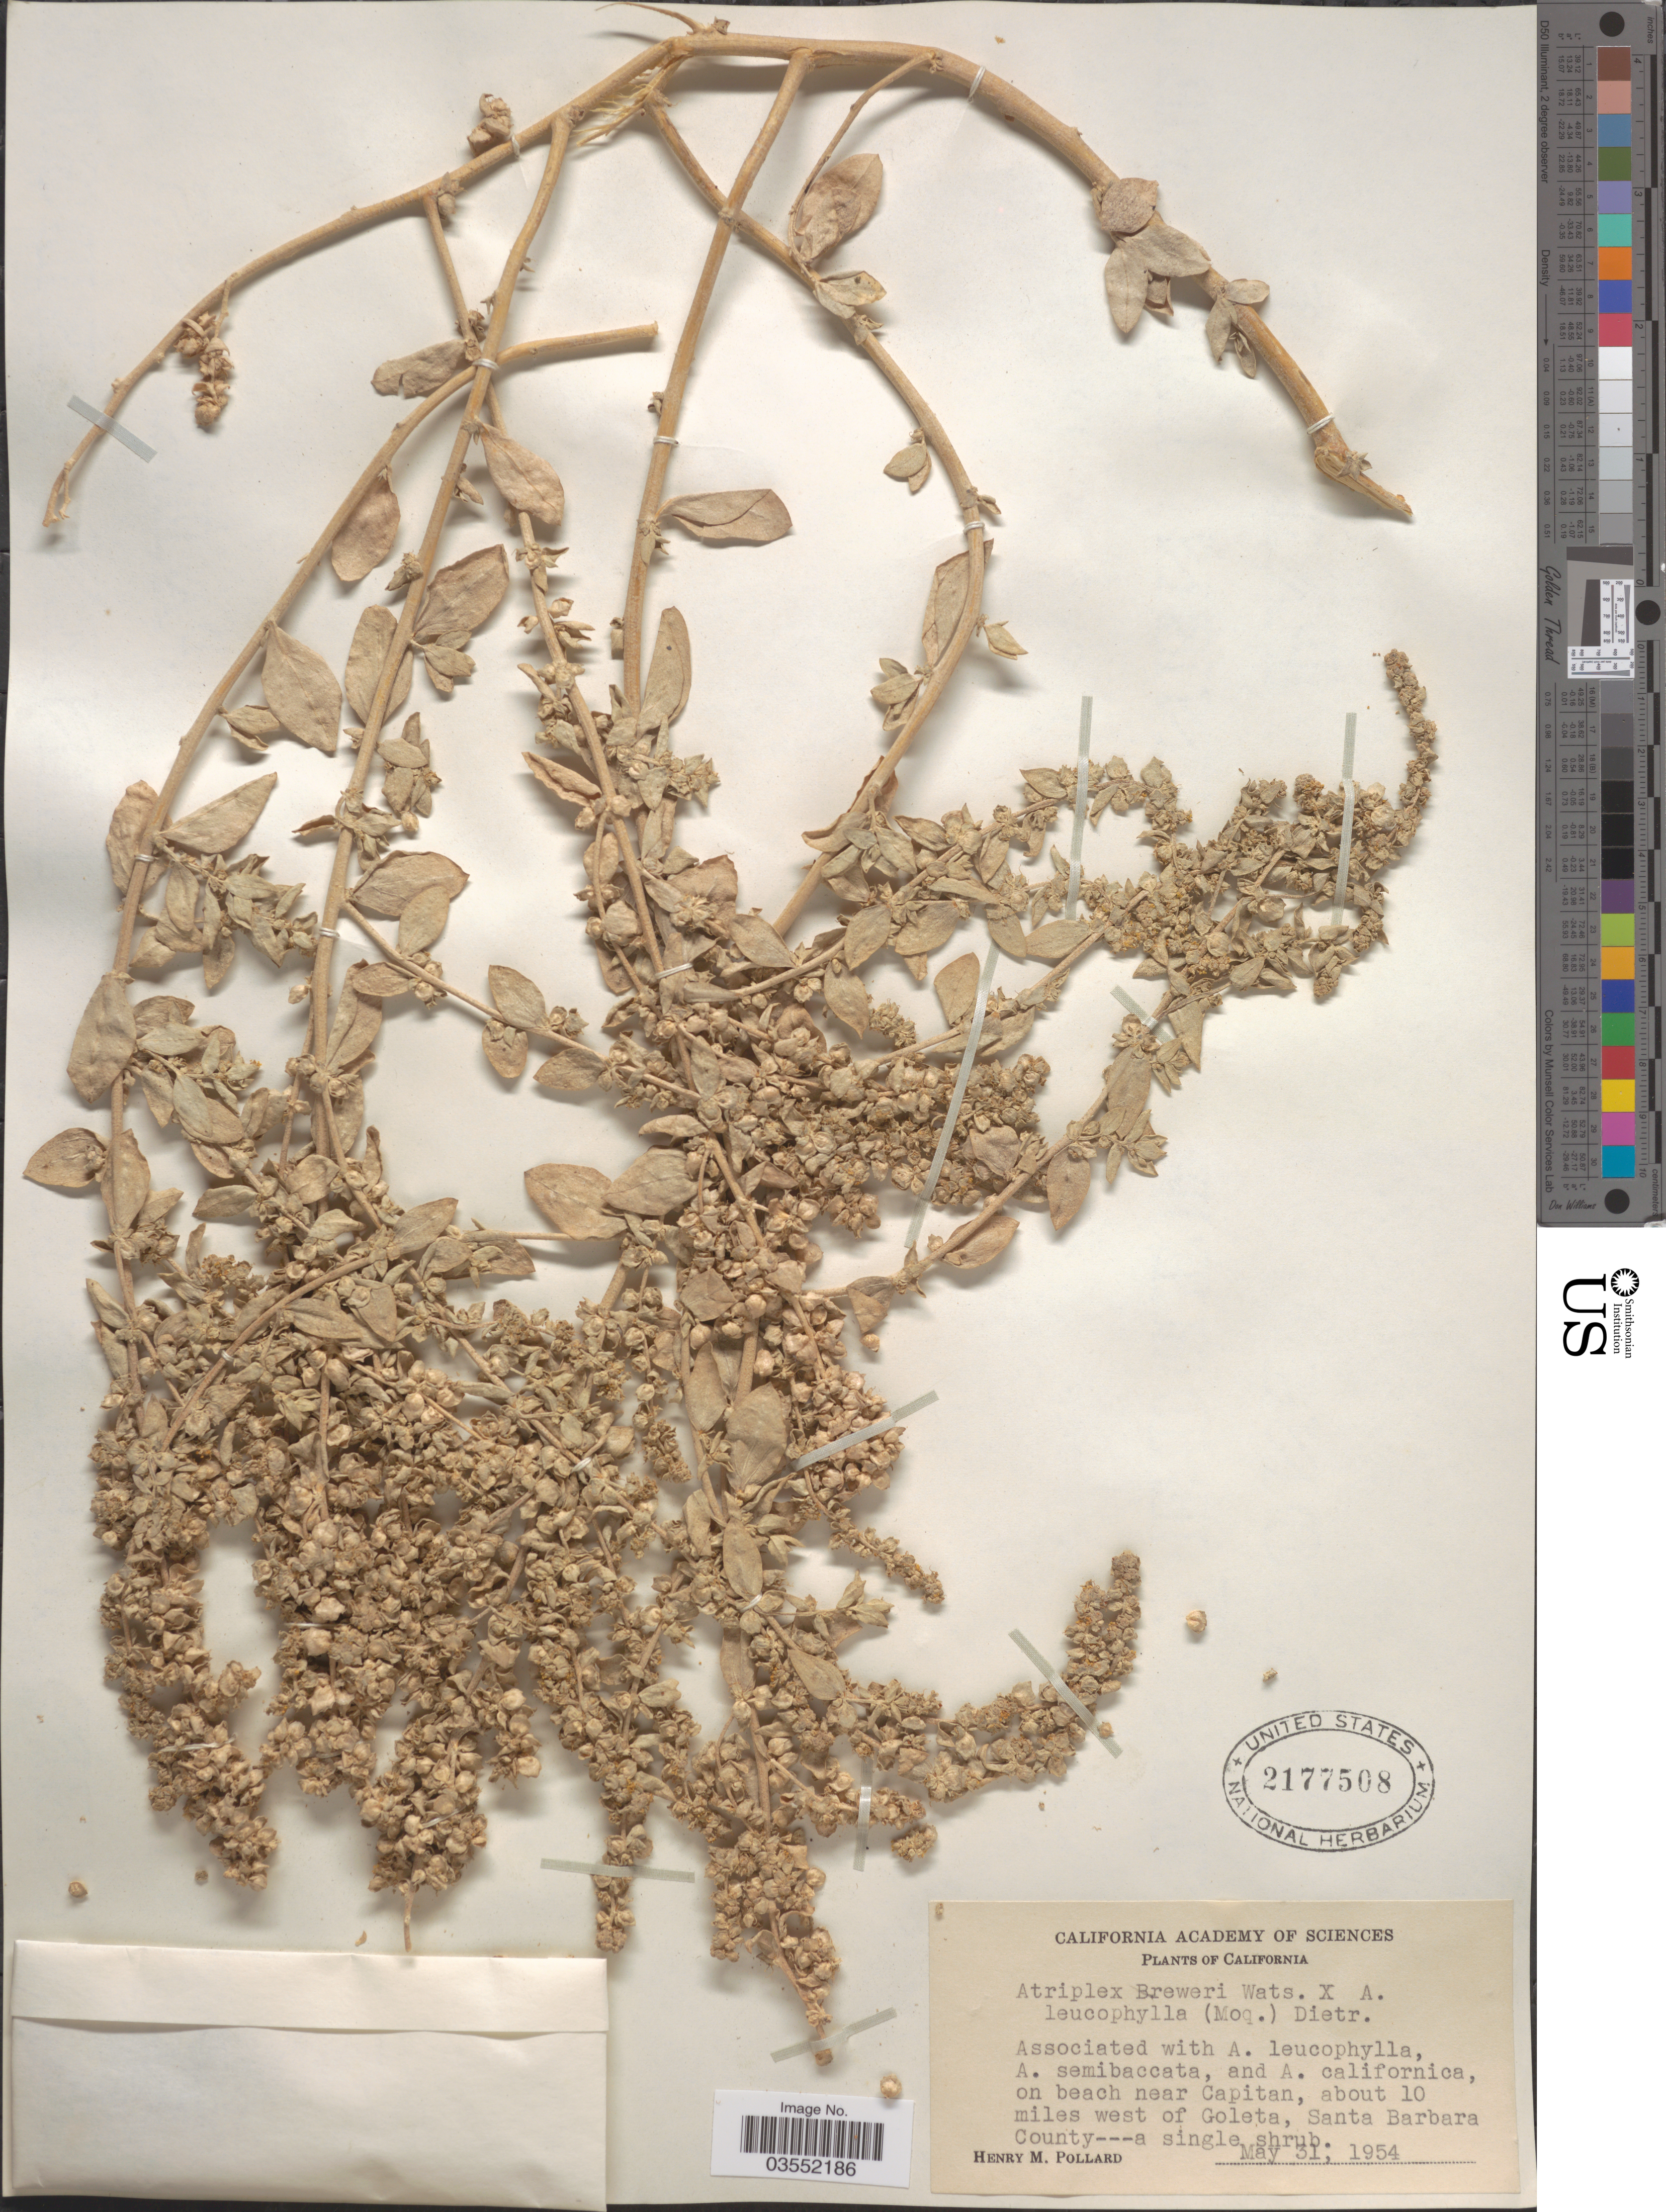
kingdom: Plantae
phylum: Tracheophyta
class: Magnoliopsida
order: Caryophyllales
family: Amaranthaceae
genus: Atriplex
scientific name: Atriplex lentiformis var. breweri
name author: (S. Watson) McMinn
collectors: H. M. Pollard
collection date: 1954-05-31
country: United States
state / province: California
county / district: Santa Barbara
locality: On beach near Capitan, about 10 miles west of Goleta, Santa Barbara County.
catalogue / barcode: US 2177508